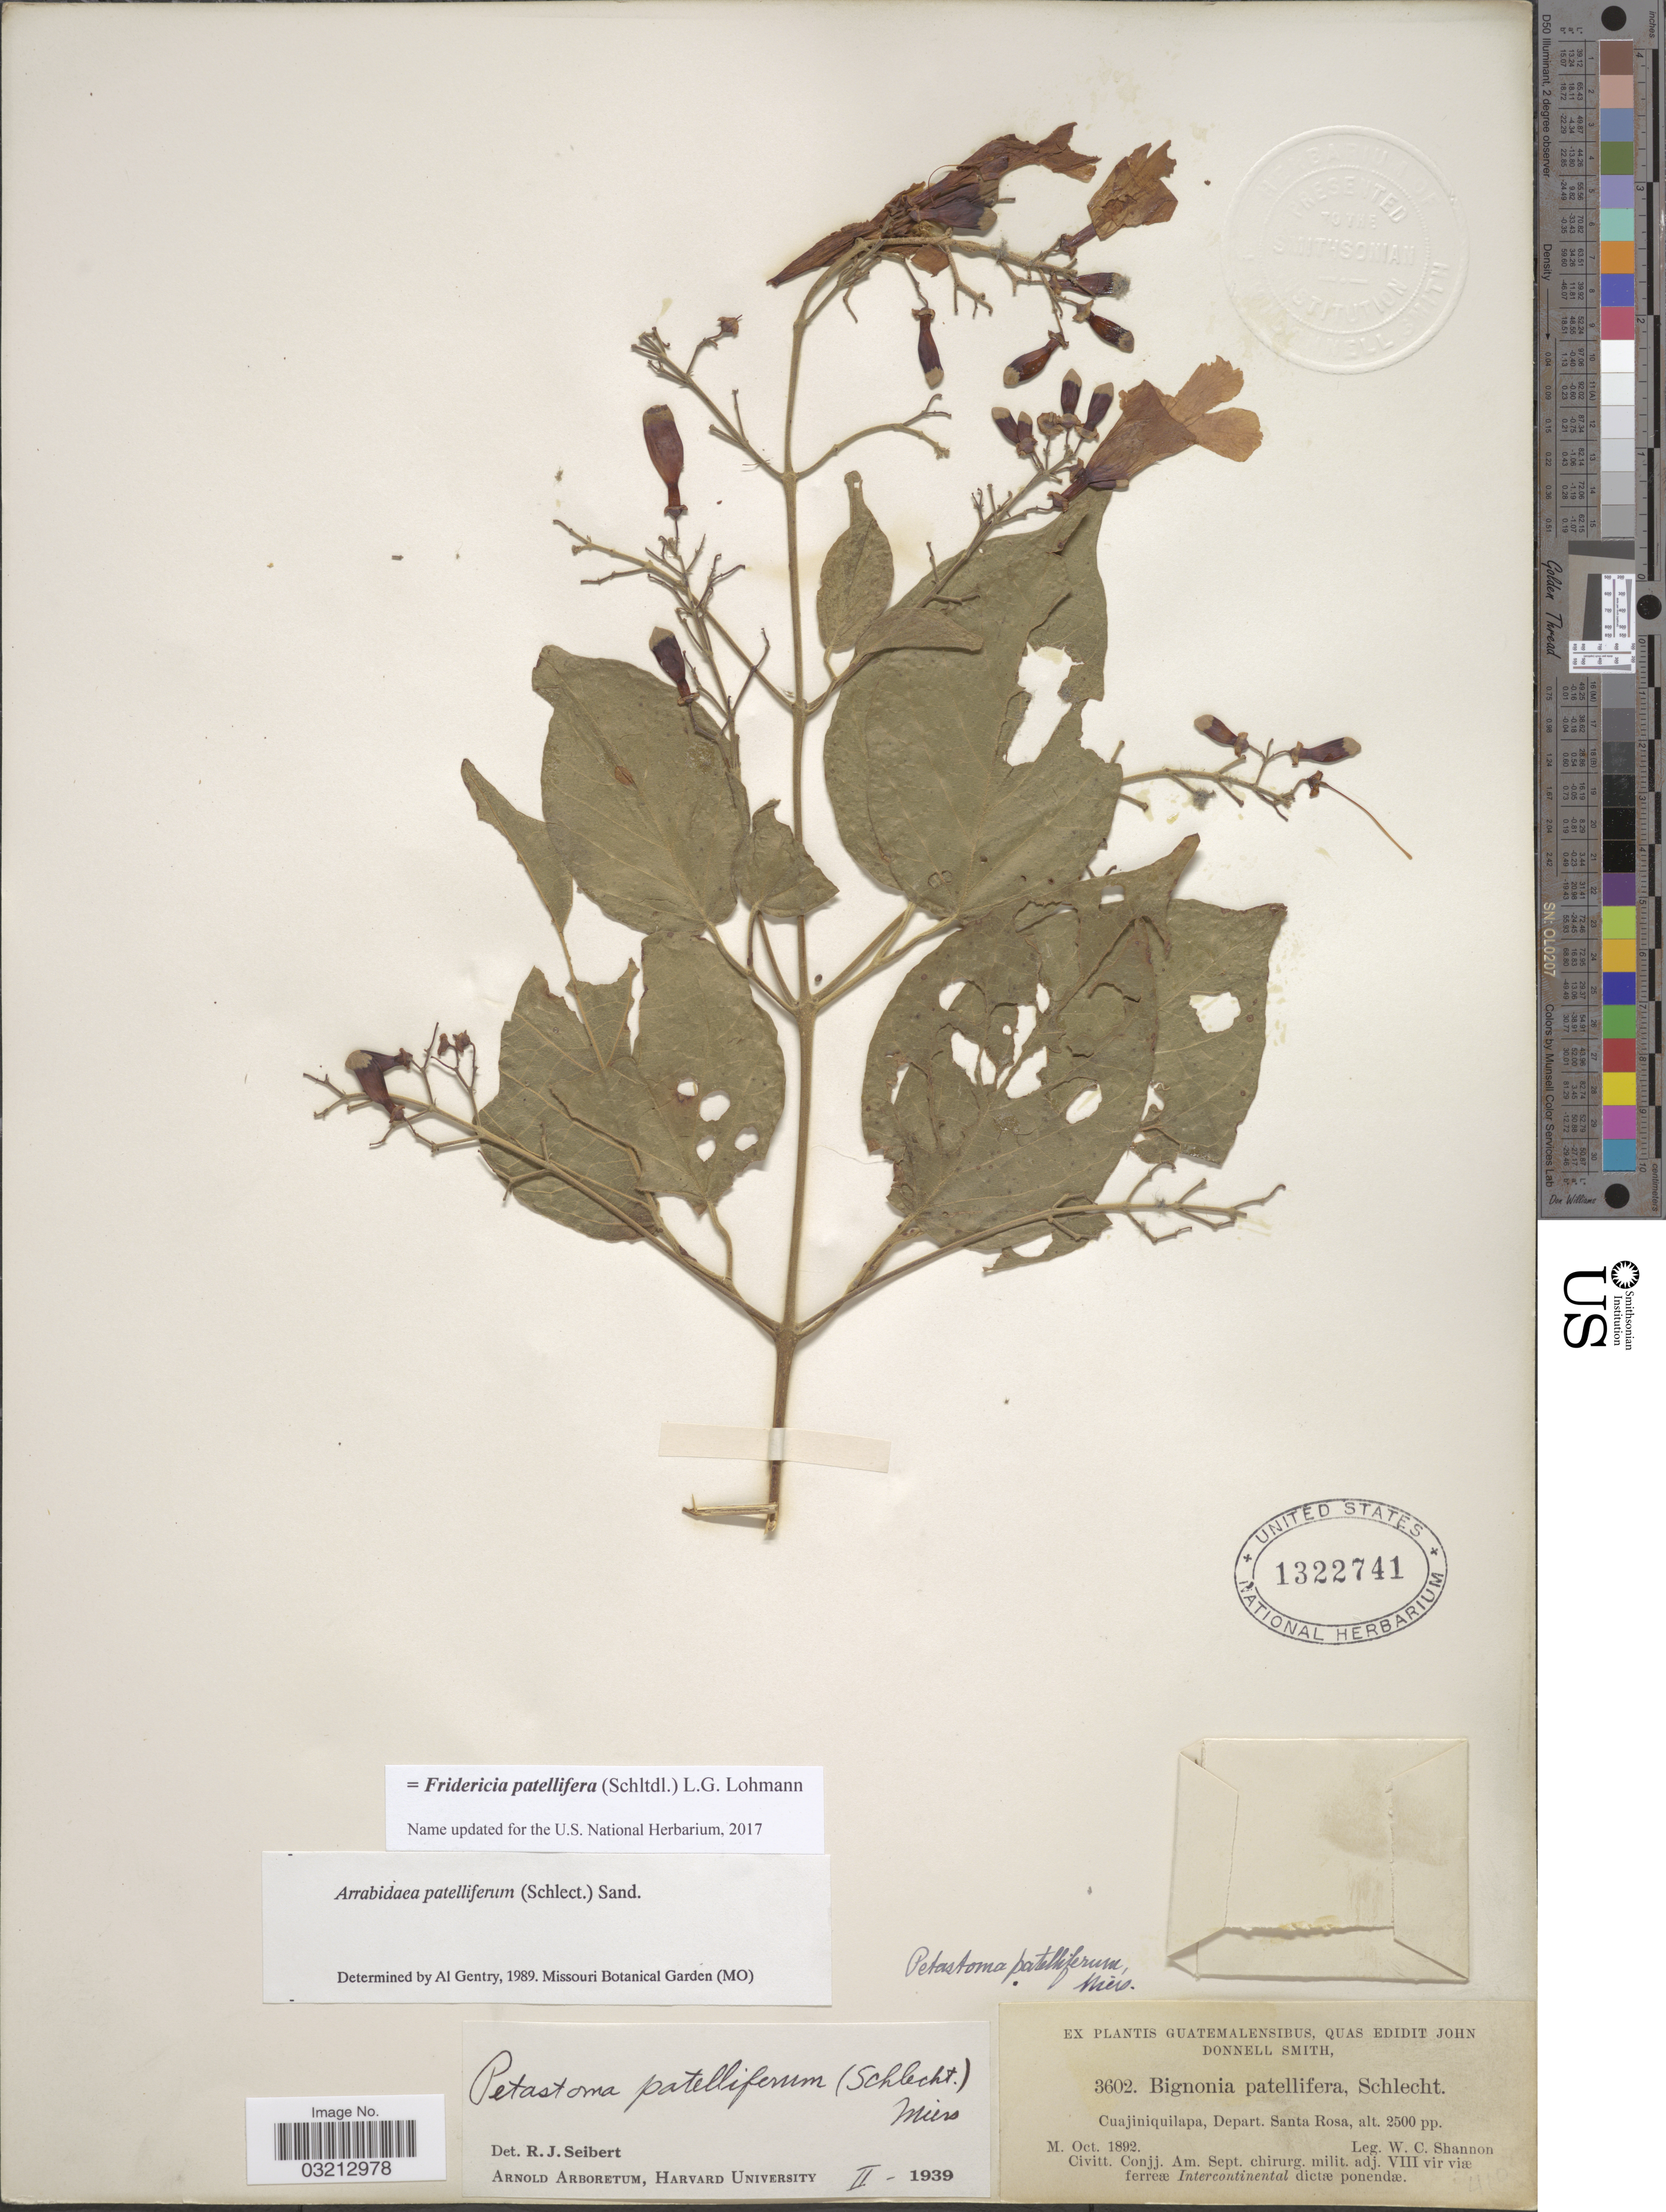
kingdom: Plantae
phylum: Tracheophyta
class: Magnoliopsida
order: Lamiales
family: Bignoniaceae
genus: Fridericia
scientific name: Fridericia patellifera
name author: (Schltdl.) L.G. Lohmann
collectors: W. C. Shannon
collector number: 3602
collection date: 1892-10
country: Guatemala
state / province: Santa Rosa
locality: Cuajiniquilapa, Depart. Santa Rosa.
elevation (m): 762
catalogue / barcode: US 1322741